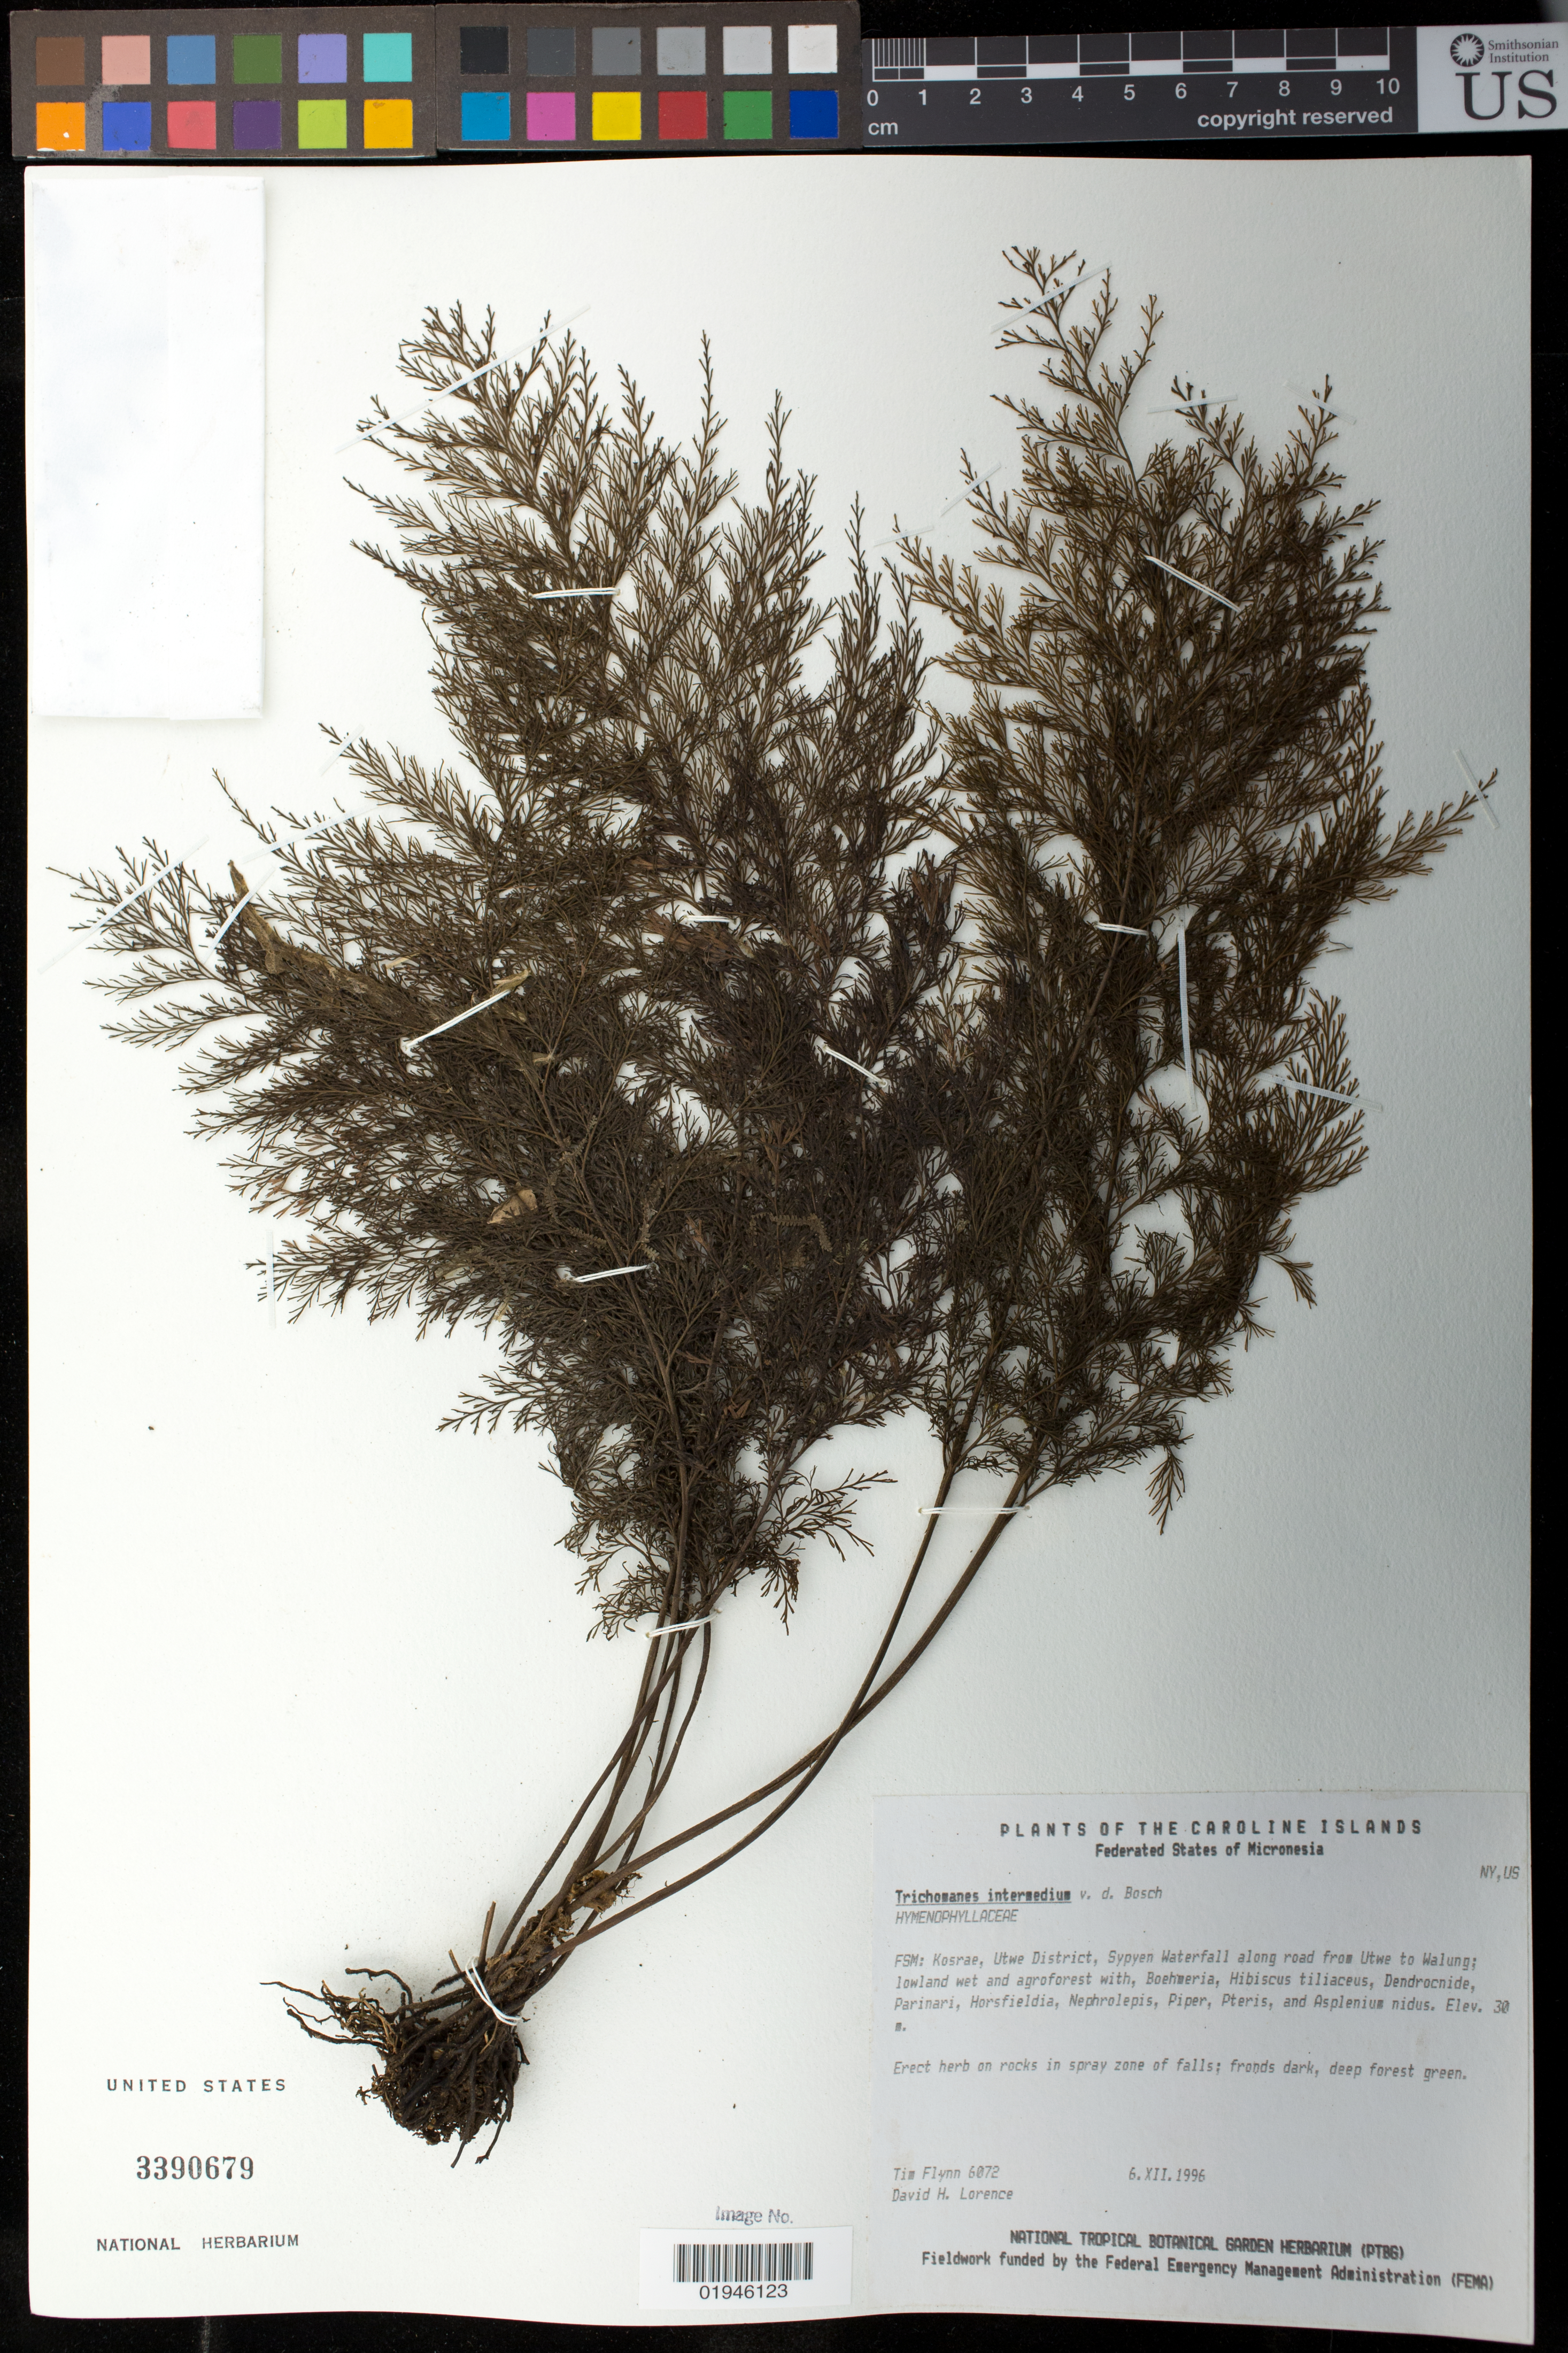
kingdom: Plantae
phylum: Tracheophyta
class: Polypodiopsida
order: Hymenophyllales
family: Hymenophyllaceae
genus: Trichomanes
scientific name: Trichomanes intermedium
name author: Bosch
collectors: T. W. Flynn & D. Lorence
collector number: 6072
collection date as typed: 06 Dec 1996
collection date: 1996-12-06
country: Micronesia, Federated States of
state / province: Kosrae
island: Kosrae [Kusaie]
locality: Utwe District, Sypyen Waterfall along road from Utwe to Walung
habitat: Lowland wet and agroforest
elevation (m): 30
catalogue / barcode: US 3390679